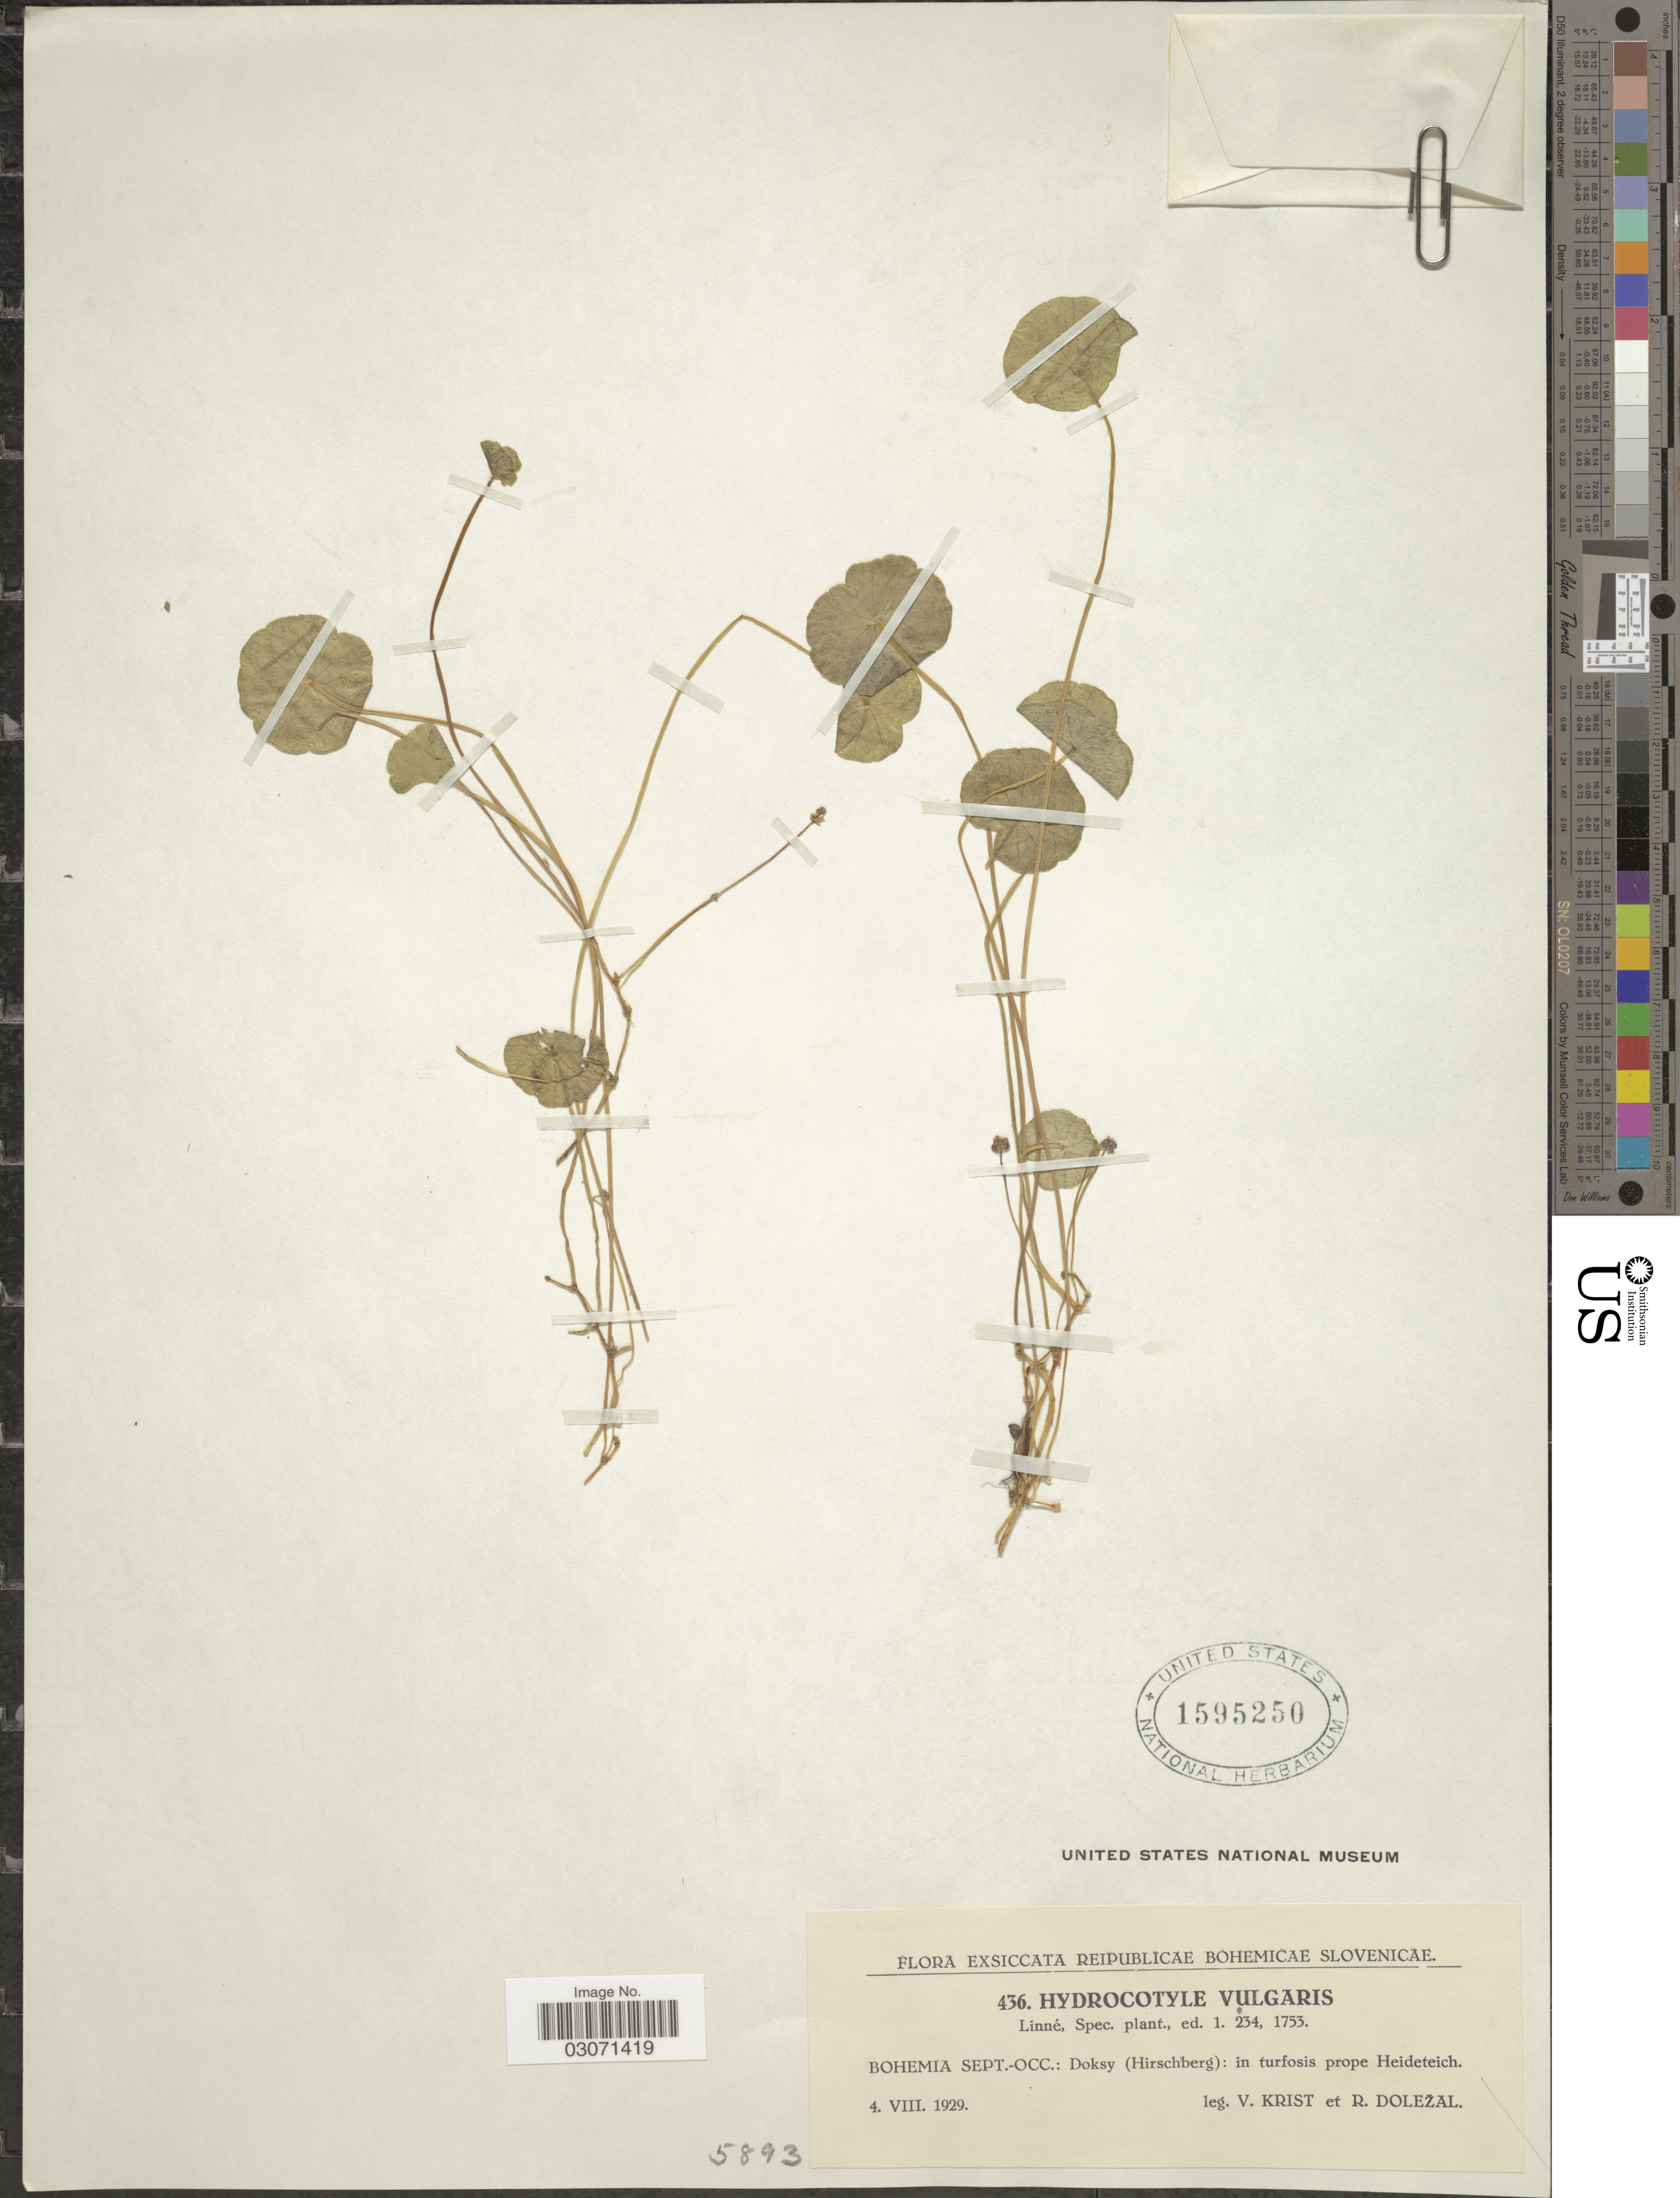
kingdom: Plantae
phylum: Tracheophyta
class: Magnoliopsida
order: Apiales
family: Araliaceae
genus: Hydrocotyle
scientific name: Hydrocotyle vulgaris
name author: L.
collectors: V. Krist & R. Dolezal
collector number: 436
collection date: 1929-08-04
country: Czechia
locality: Reipublicae Bohemicae Slovenicae. Bohemia Sept.-Occ.: Doksy (Hirschberg): in turfosis prope Heideteich.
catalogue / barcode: US 1595250